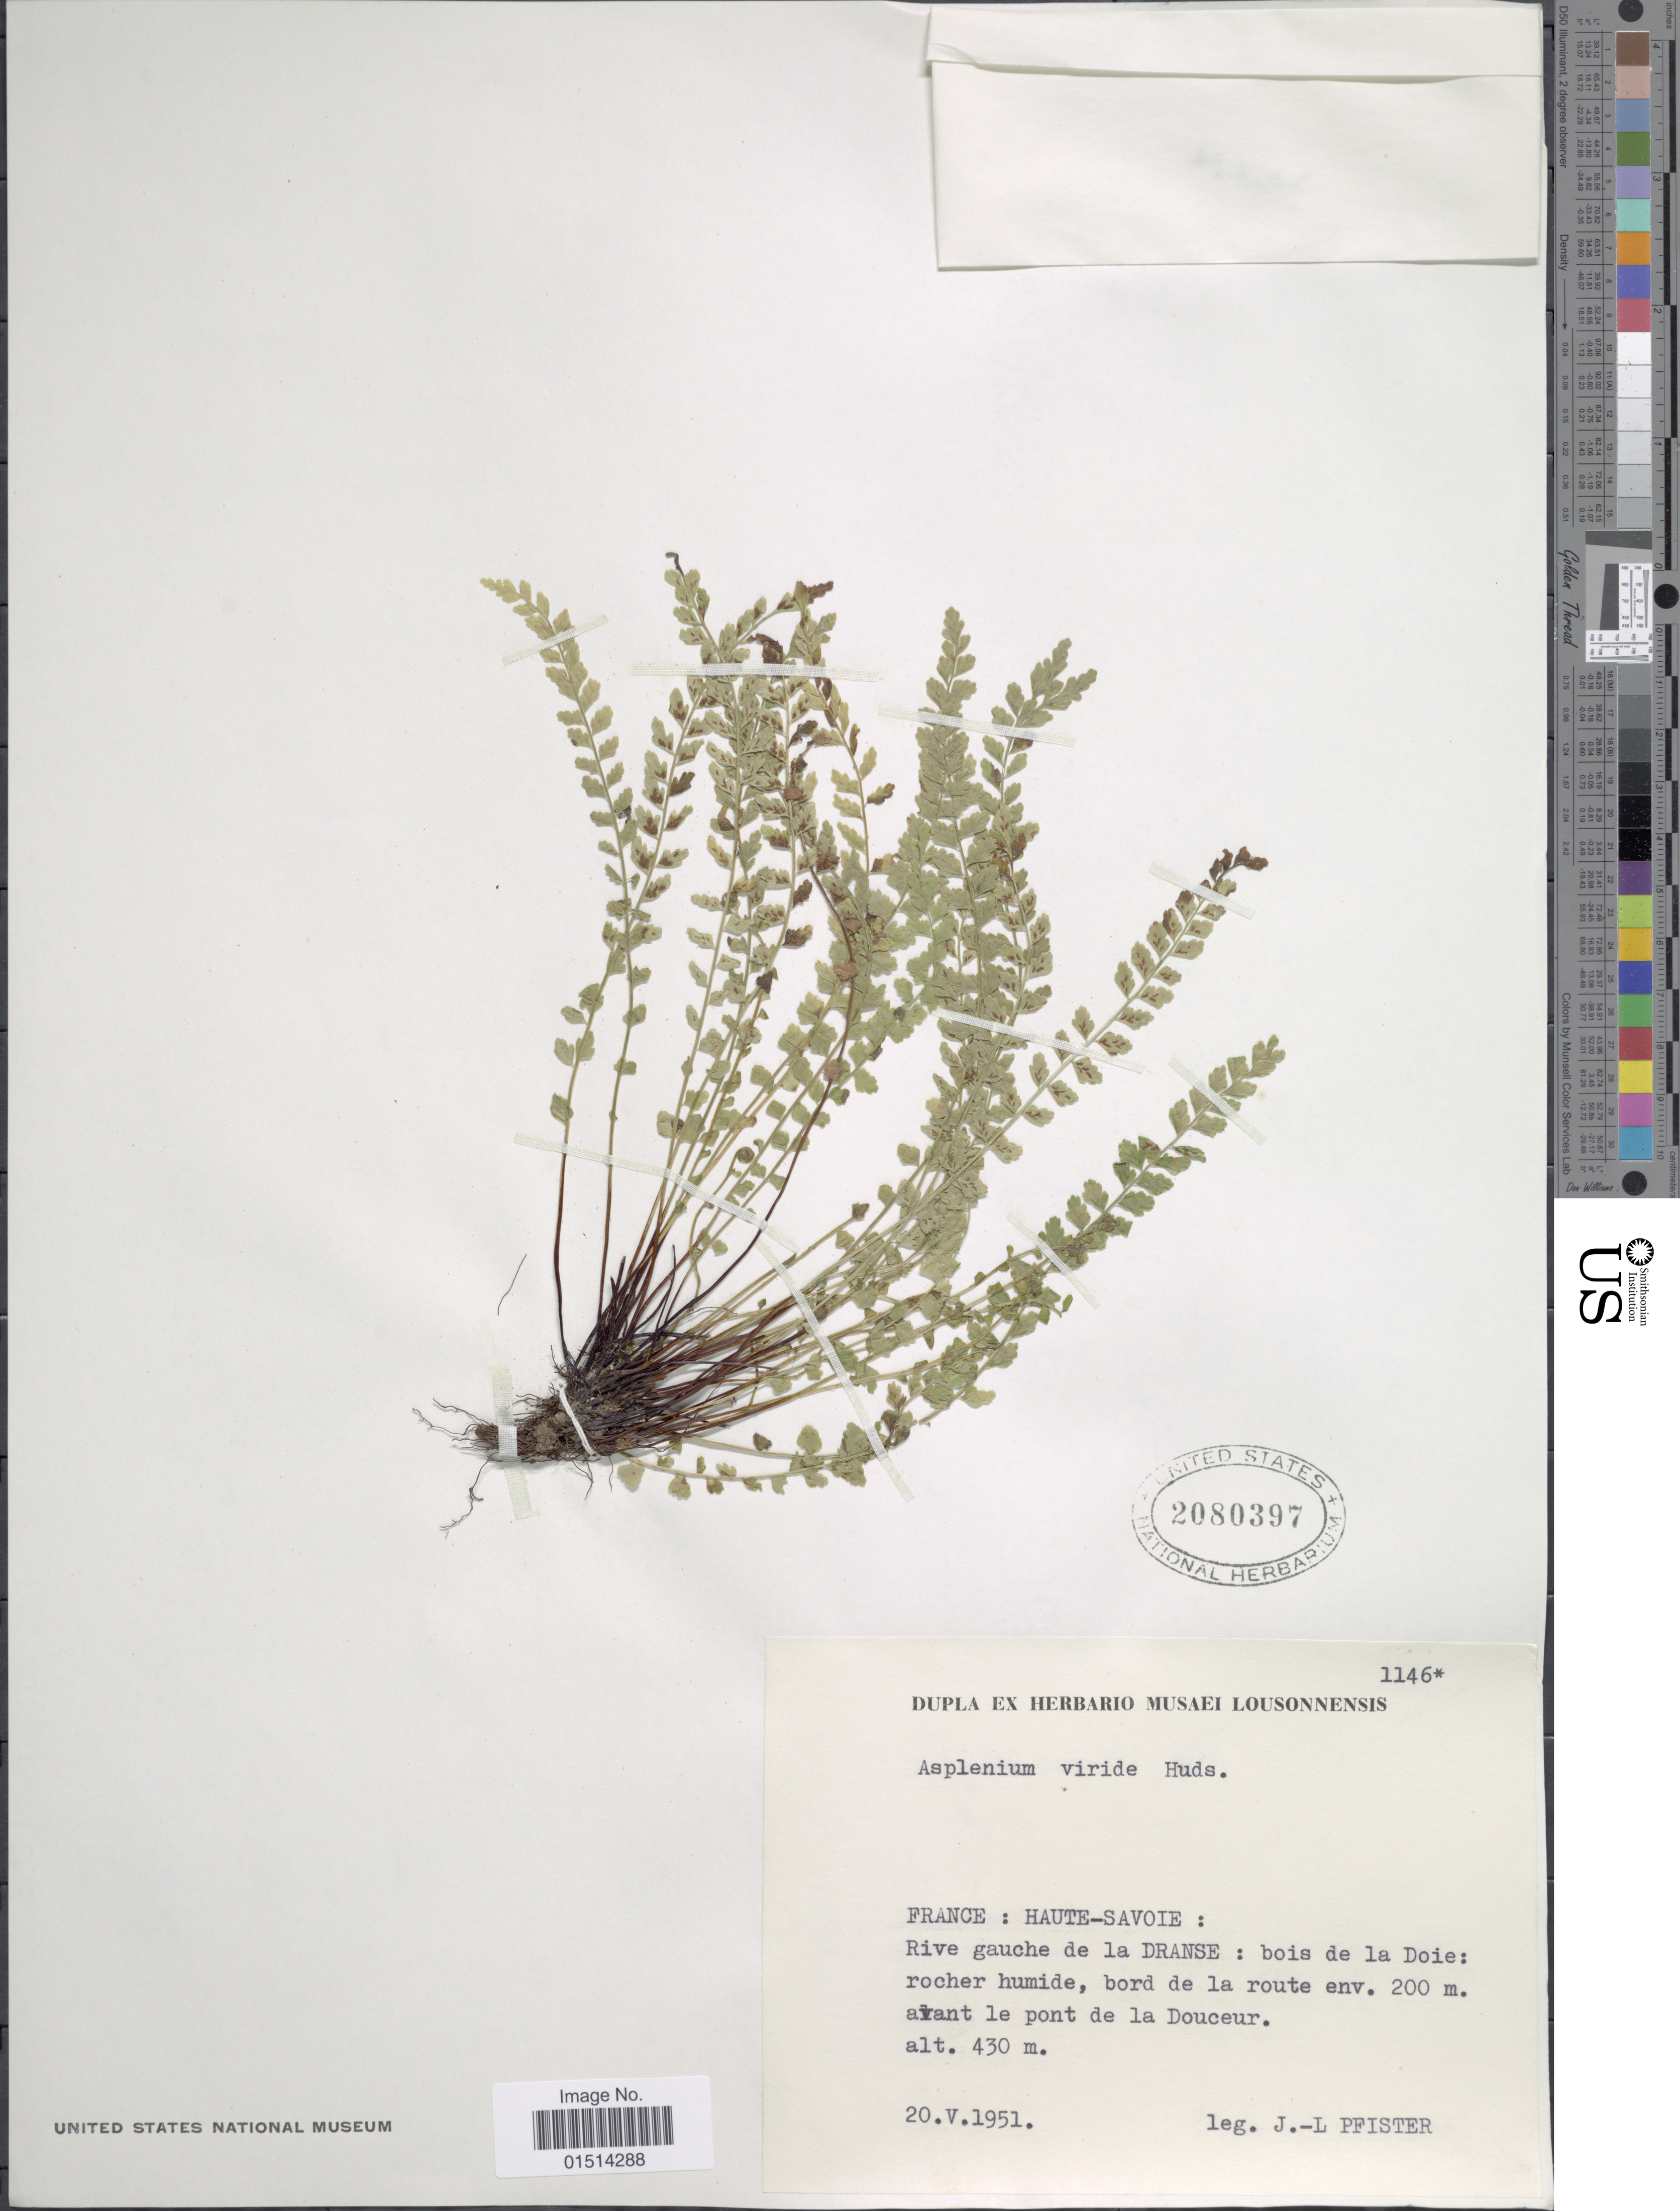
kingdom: Plantae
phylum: Tracheophyta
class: Polypodiopsida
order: Polypodiales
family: Aspleniaceae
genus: Asplenium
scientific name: Asplenium viride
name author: Huds.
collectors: J. Pfister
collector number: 1146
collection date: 1951-05-20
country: France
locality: France: Haute-Savoie: Rive gauche de la Dranse: bois de la Doie: rocher humide, bord de la route env. 200 m. avant le pont de la Douceur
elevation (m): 430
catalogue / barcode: US 2080397